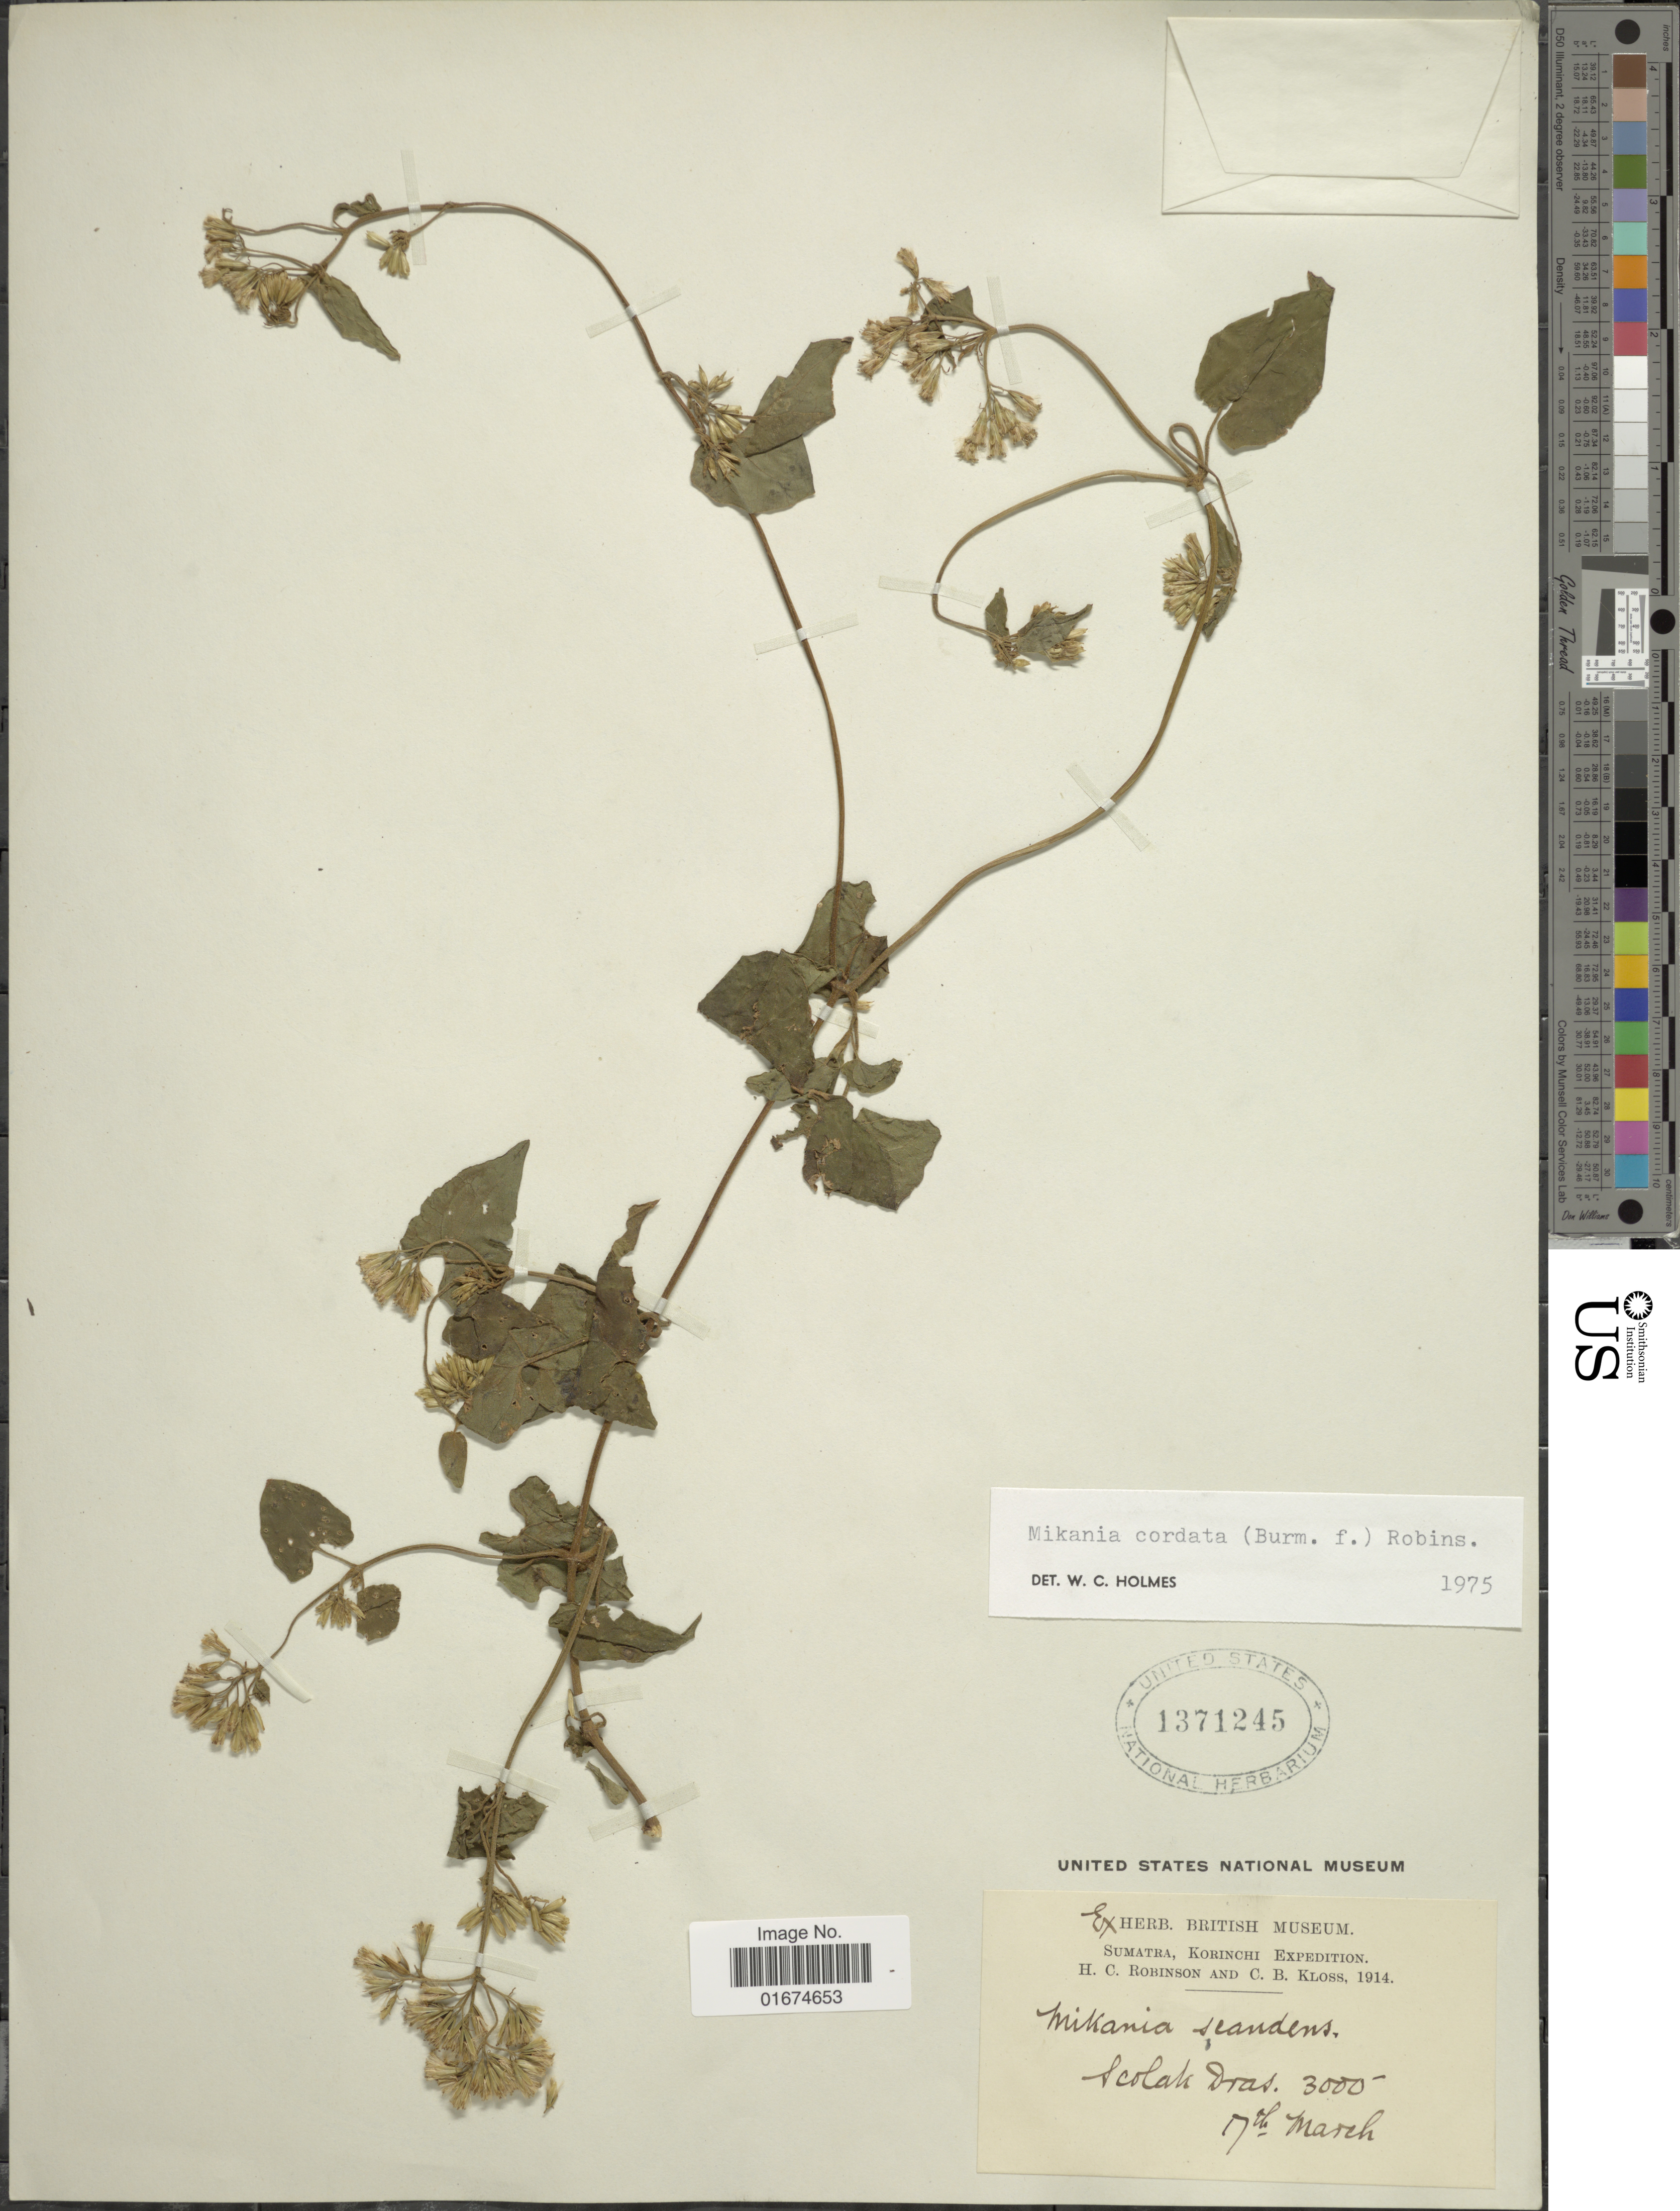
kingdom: Plantae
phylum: Tracheophyta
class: Magnoliopsida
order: Asterales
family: Asteraceae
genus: Mikania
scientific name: Mikania cordata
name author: (Burm. f.) B.L. Rob.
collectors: H. C. Robinson & C. Kloss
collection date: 1914-03-07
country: Indonesia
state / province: Sumatra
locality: Korinchi, Scolak Dras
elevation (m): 914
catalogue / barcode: US 1371245